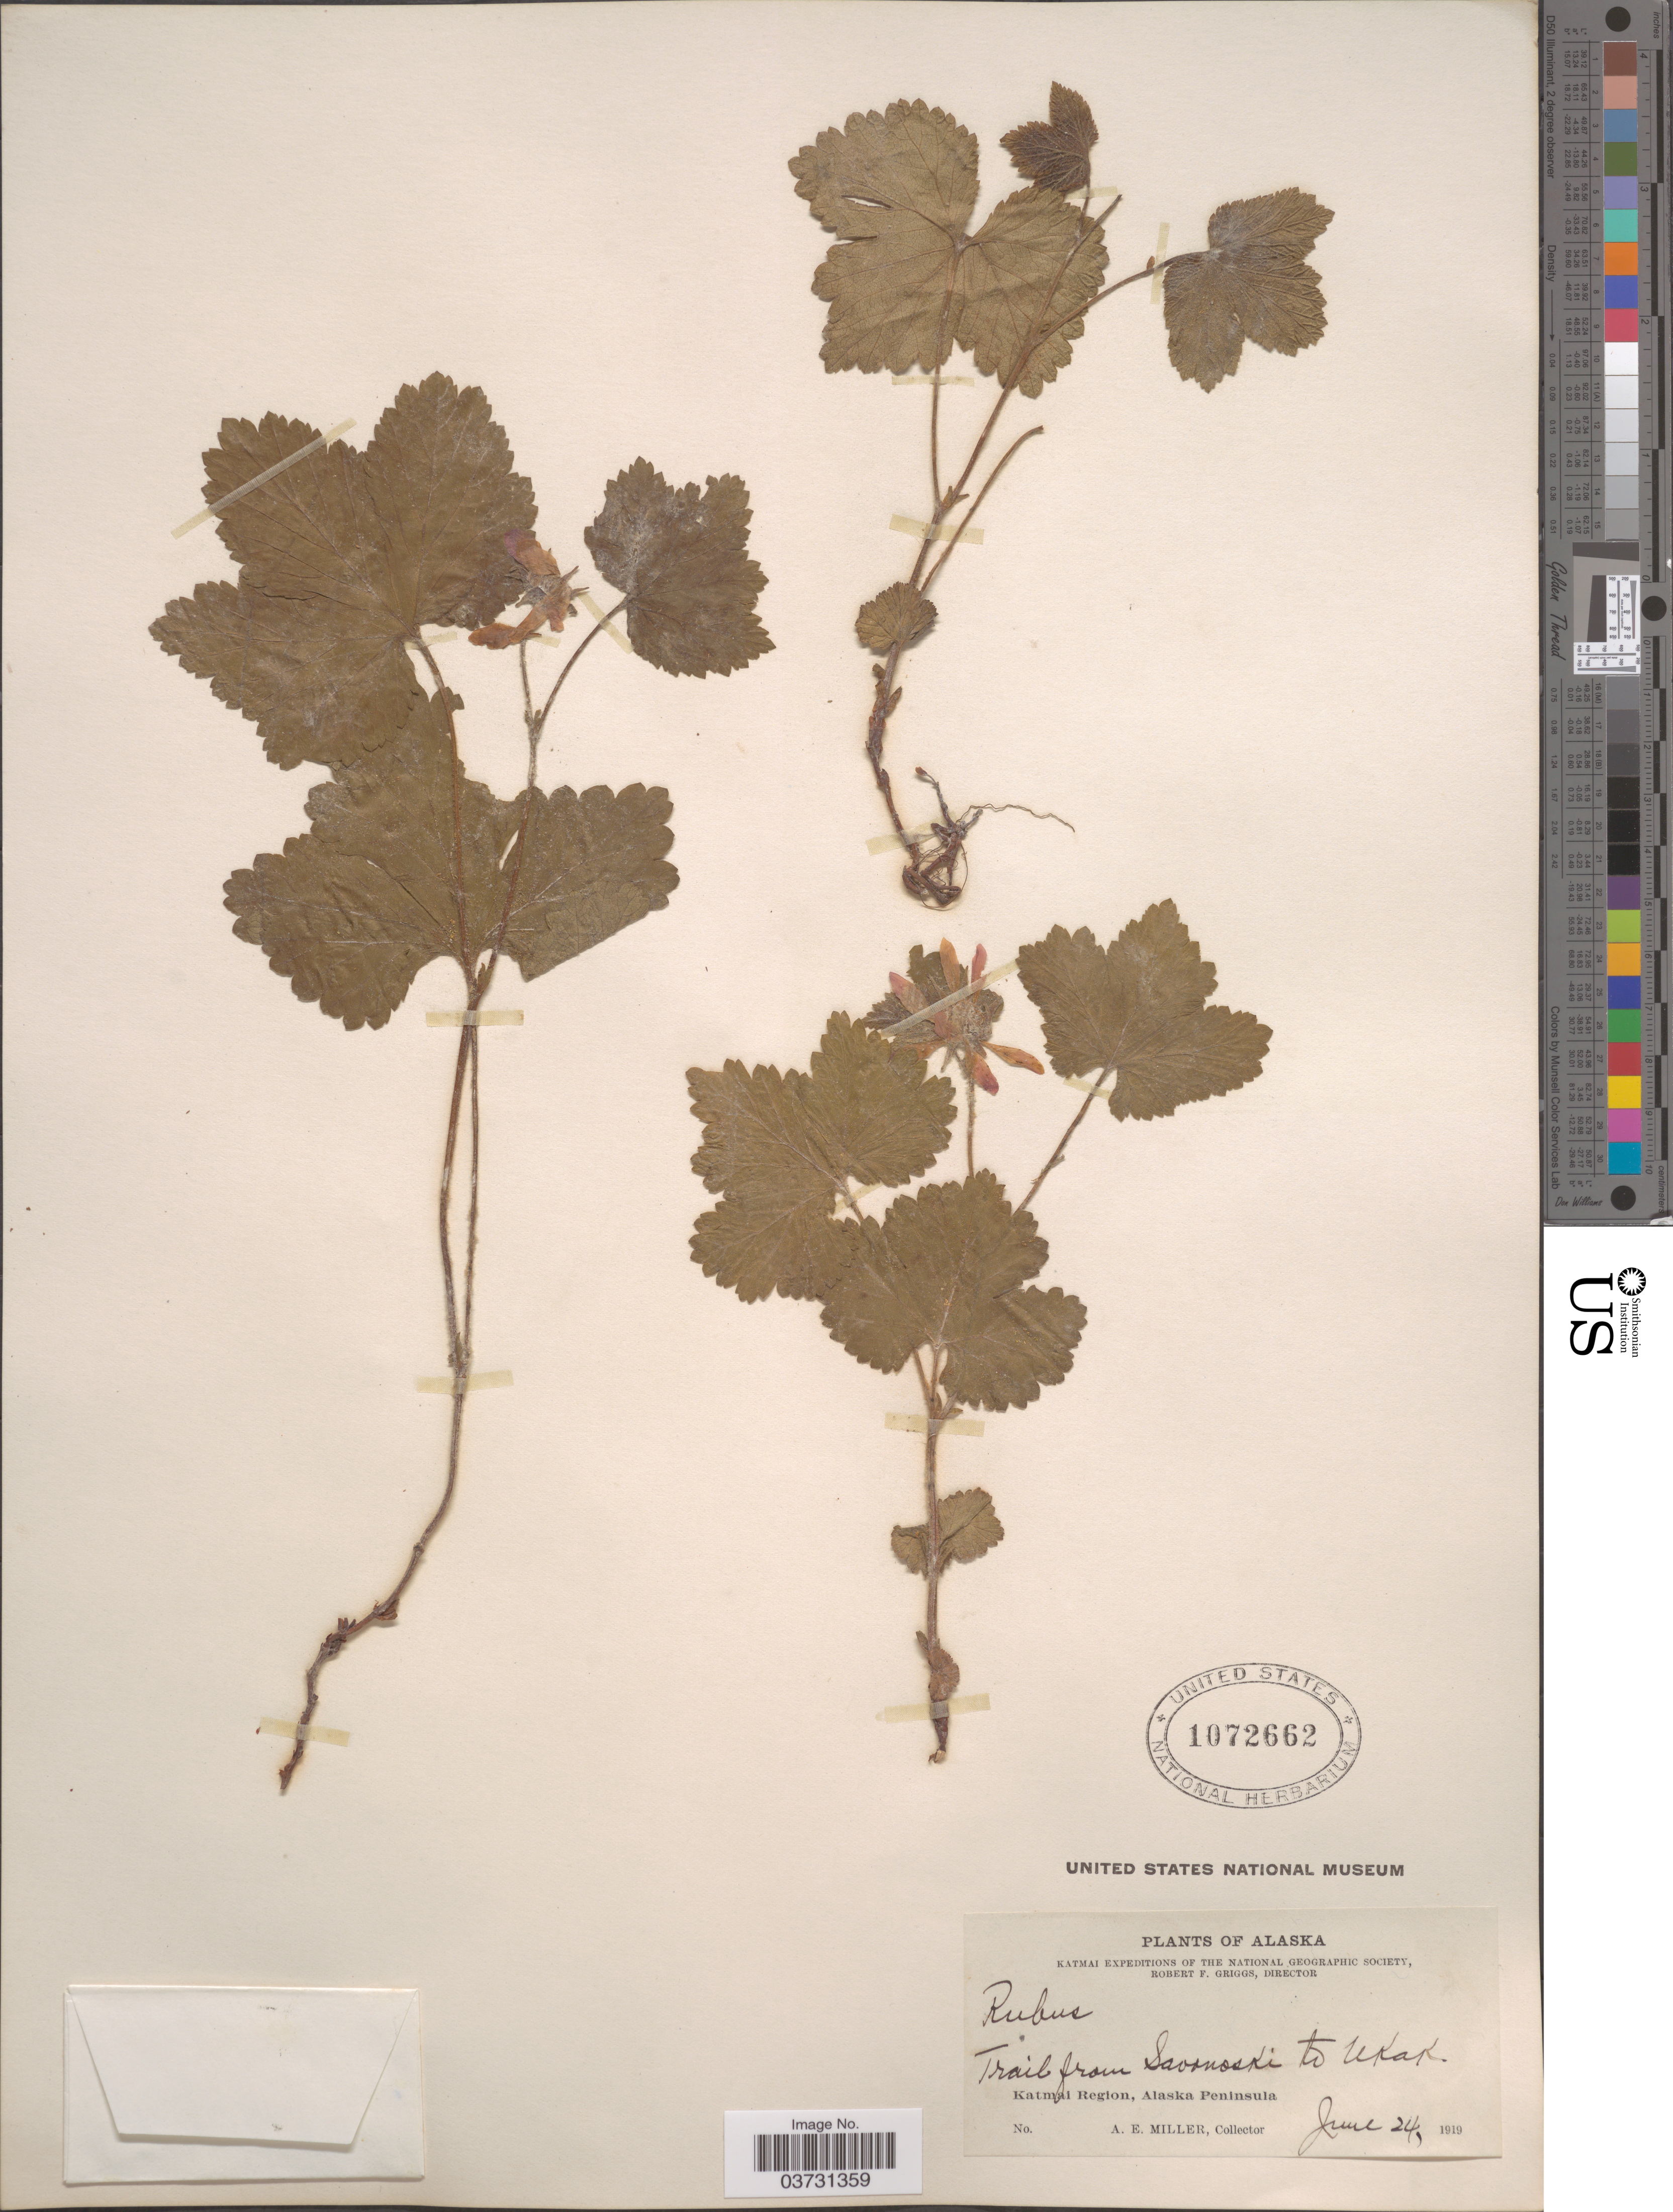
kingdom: Plantae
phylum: Tracheophyta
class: Magnoliopsida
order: Rosales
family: Rosaceae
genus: Rubus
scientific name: Rubus stellatus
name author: Sm.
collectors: A. E. Miller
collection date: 1919-06-24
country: United States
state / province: Alaska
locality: Trail from Savonoski to Ukak. Katmai Region, Alaska Peninsula.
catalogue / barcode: US 1072662